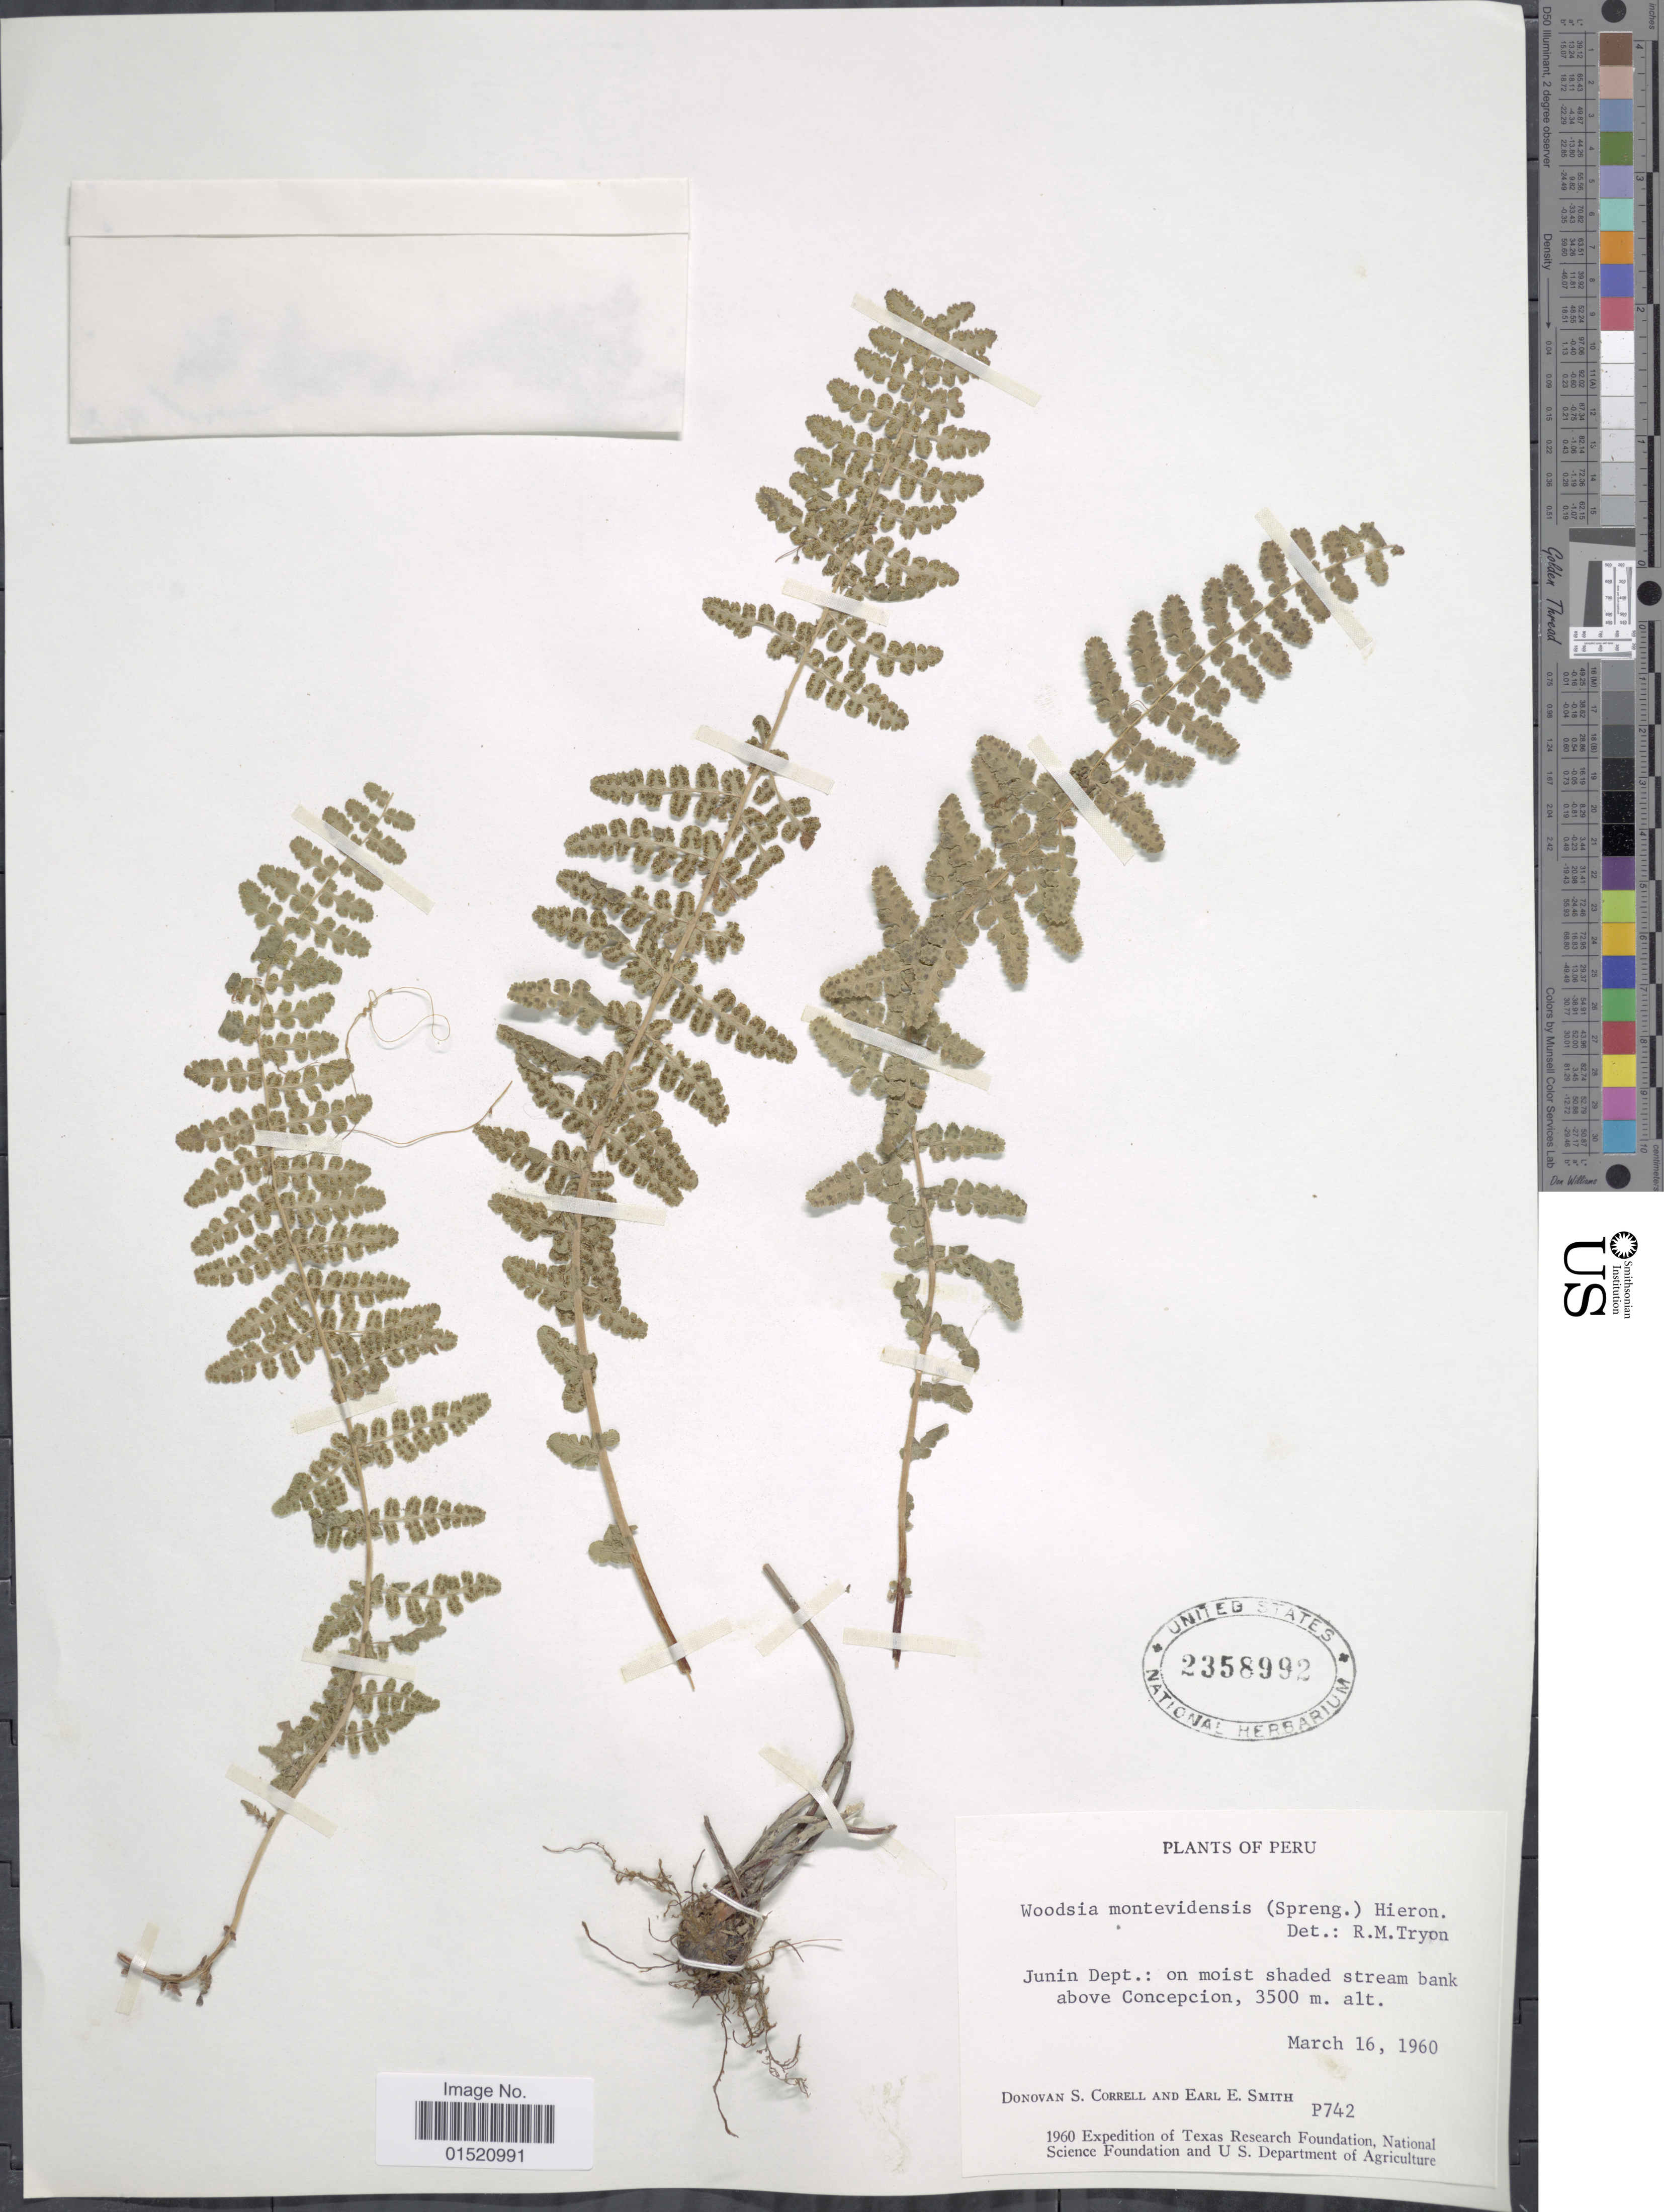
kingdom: Plantae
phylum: Tracheophyta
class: Polypodiopsida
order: Polypodiales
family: Woodsiaceae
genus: Woodsia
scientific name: Woodsia montevidensis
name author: (Spreng.) Hieron.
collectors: D. S. Correll & E. E. Smith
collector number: P742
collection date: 1960-03-16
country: Peru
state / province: Junín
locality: Junin Dept.: on moist shaded stream bank above Concepcion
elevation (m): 3500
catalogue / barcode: US 2358992